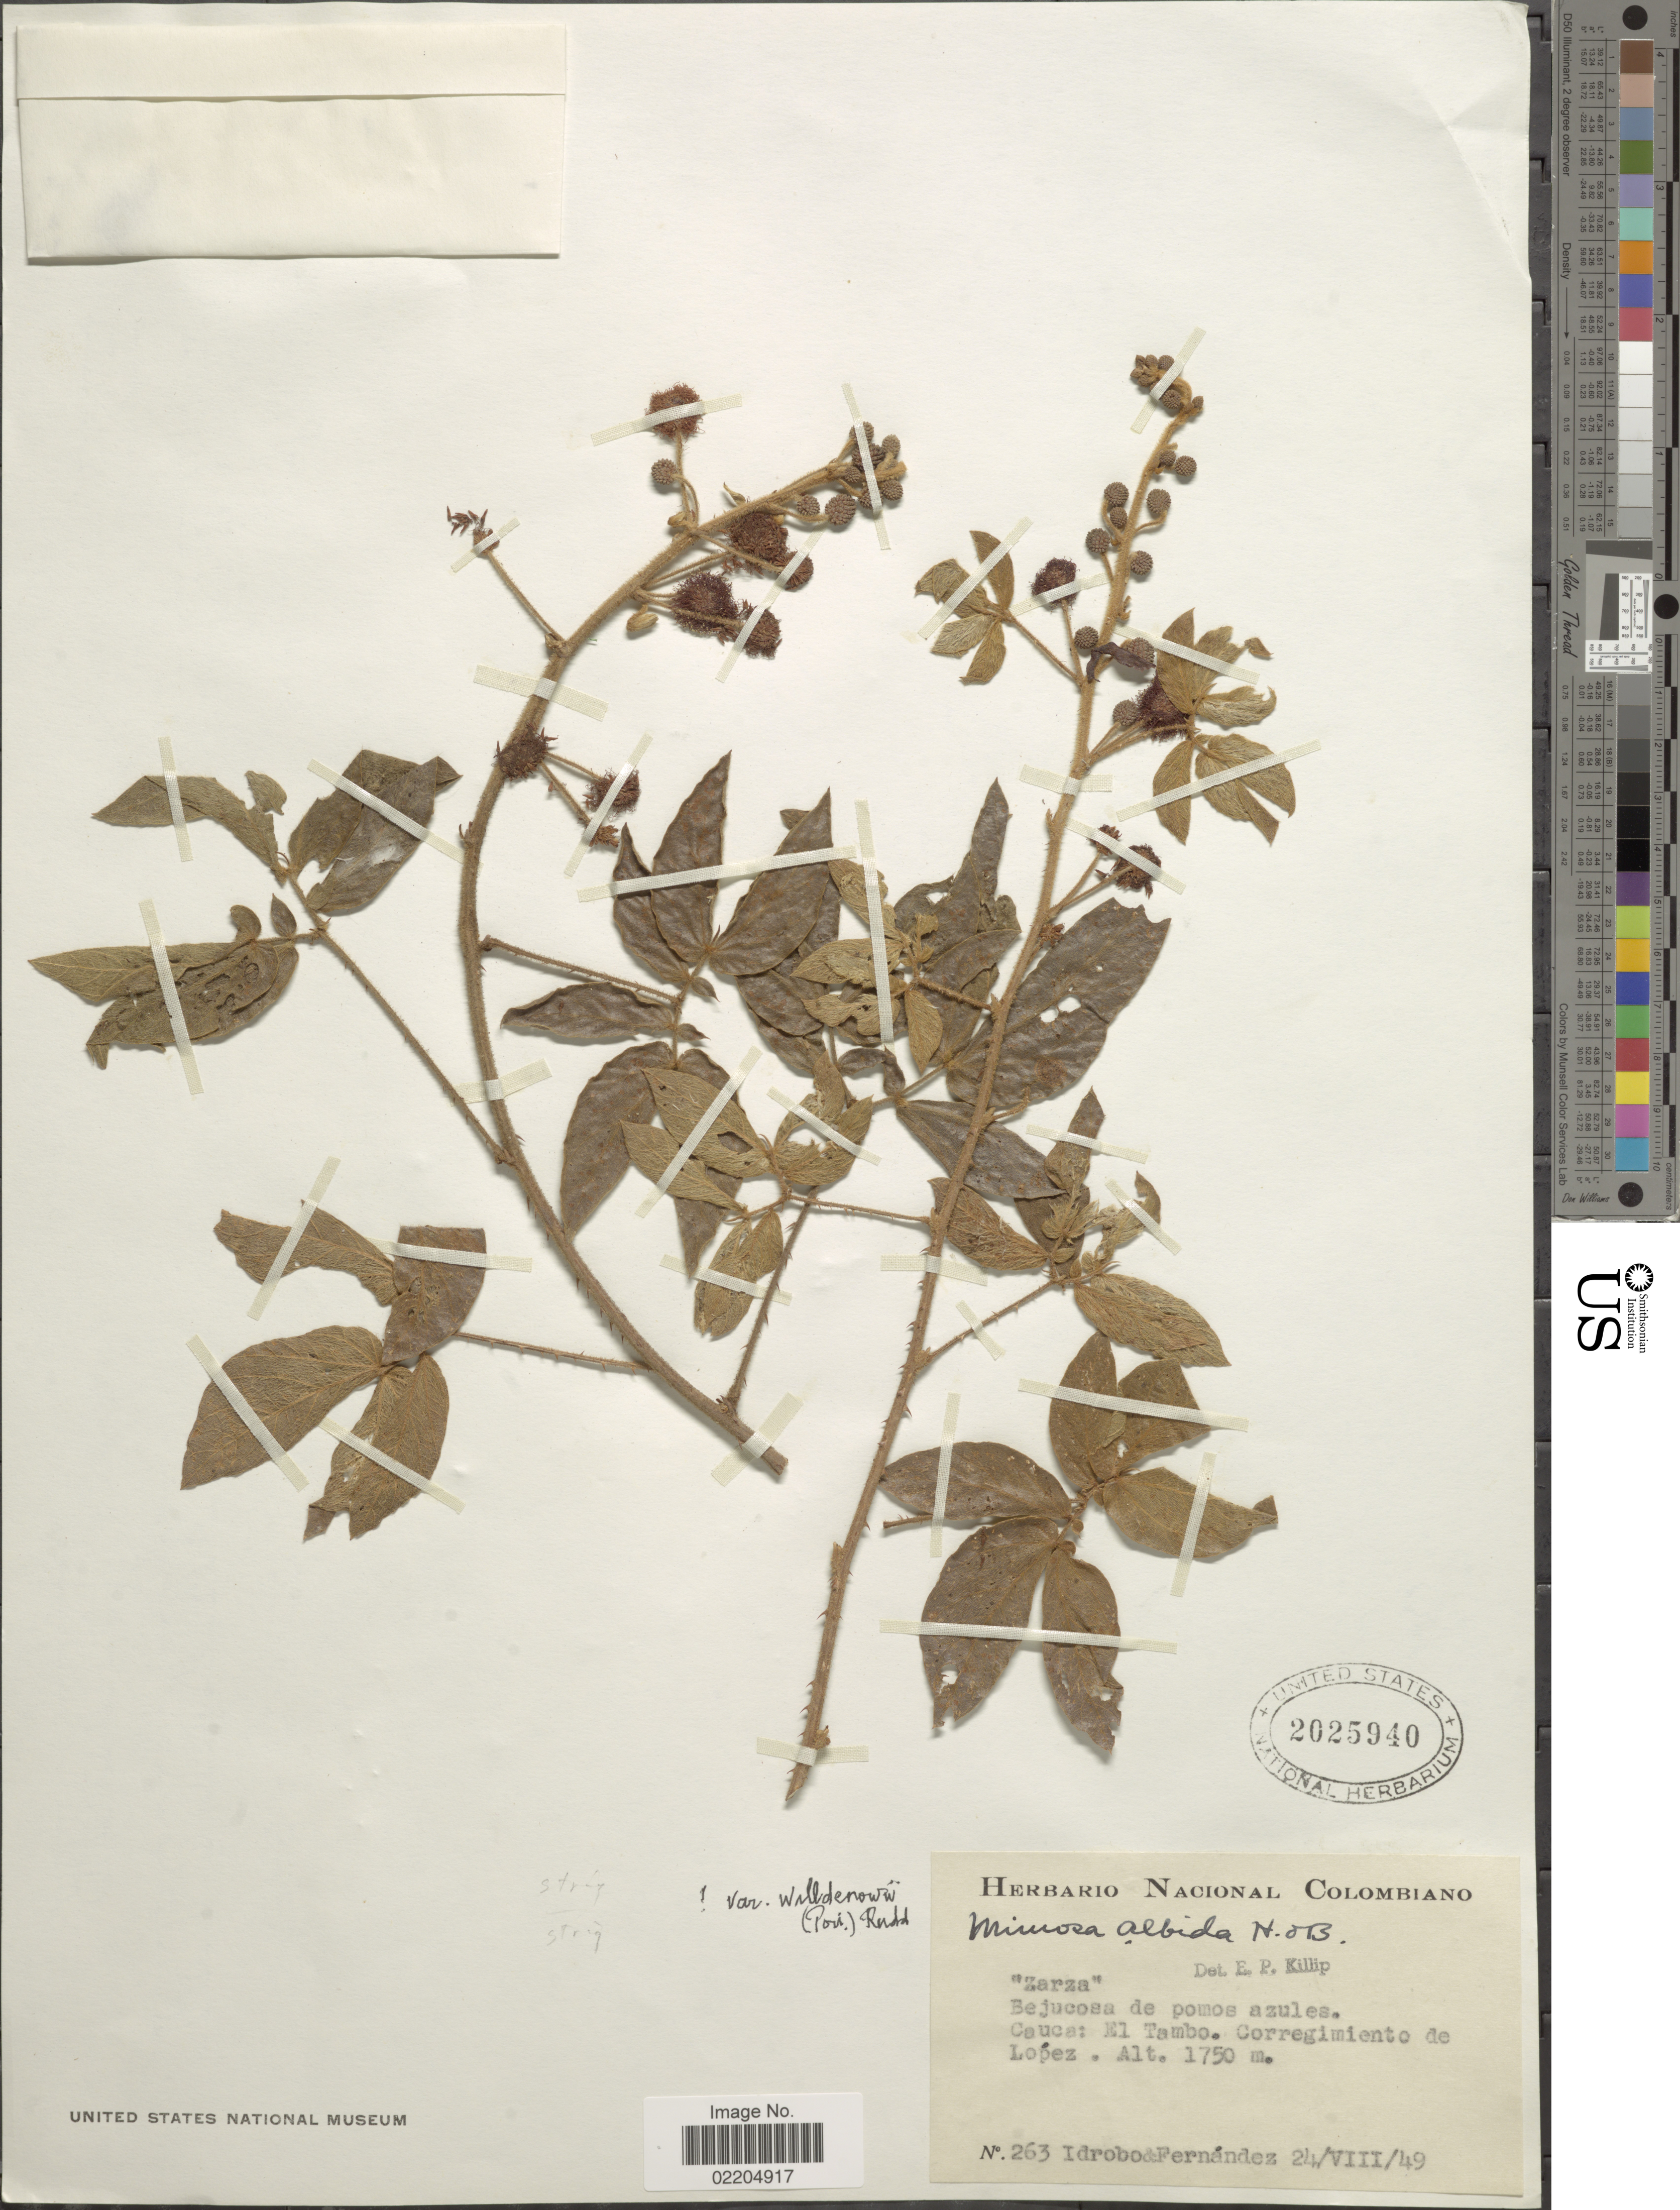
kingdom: Plantae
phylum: Tracheophyta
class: Magnoliopsida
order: Fabales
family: Fabaceae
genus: Mimosa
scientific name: Mimosa albida var. willdenowii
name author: (Poir.) Rudd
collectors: -- Idrobo & -- Fernandez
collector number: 263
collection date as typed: Transcribed d/m/y: 24/8/49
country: Colombia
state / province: Cauca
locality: El Tambo. Corregimiento de Lopez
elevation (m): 1750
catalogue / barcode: US 2025940